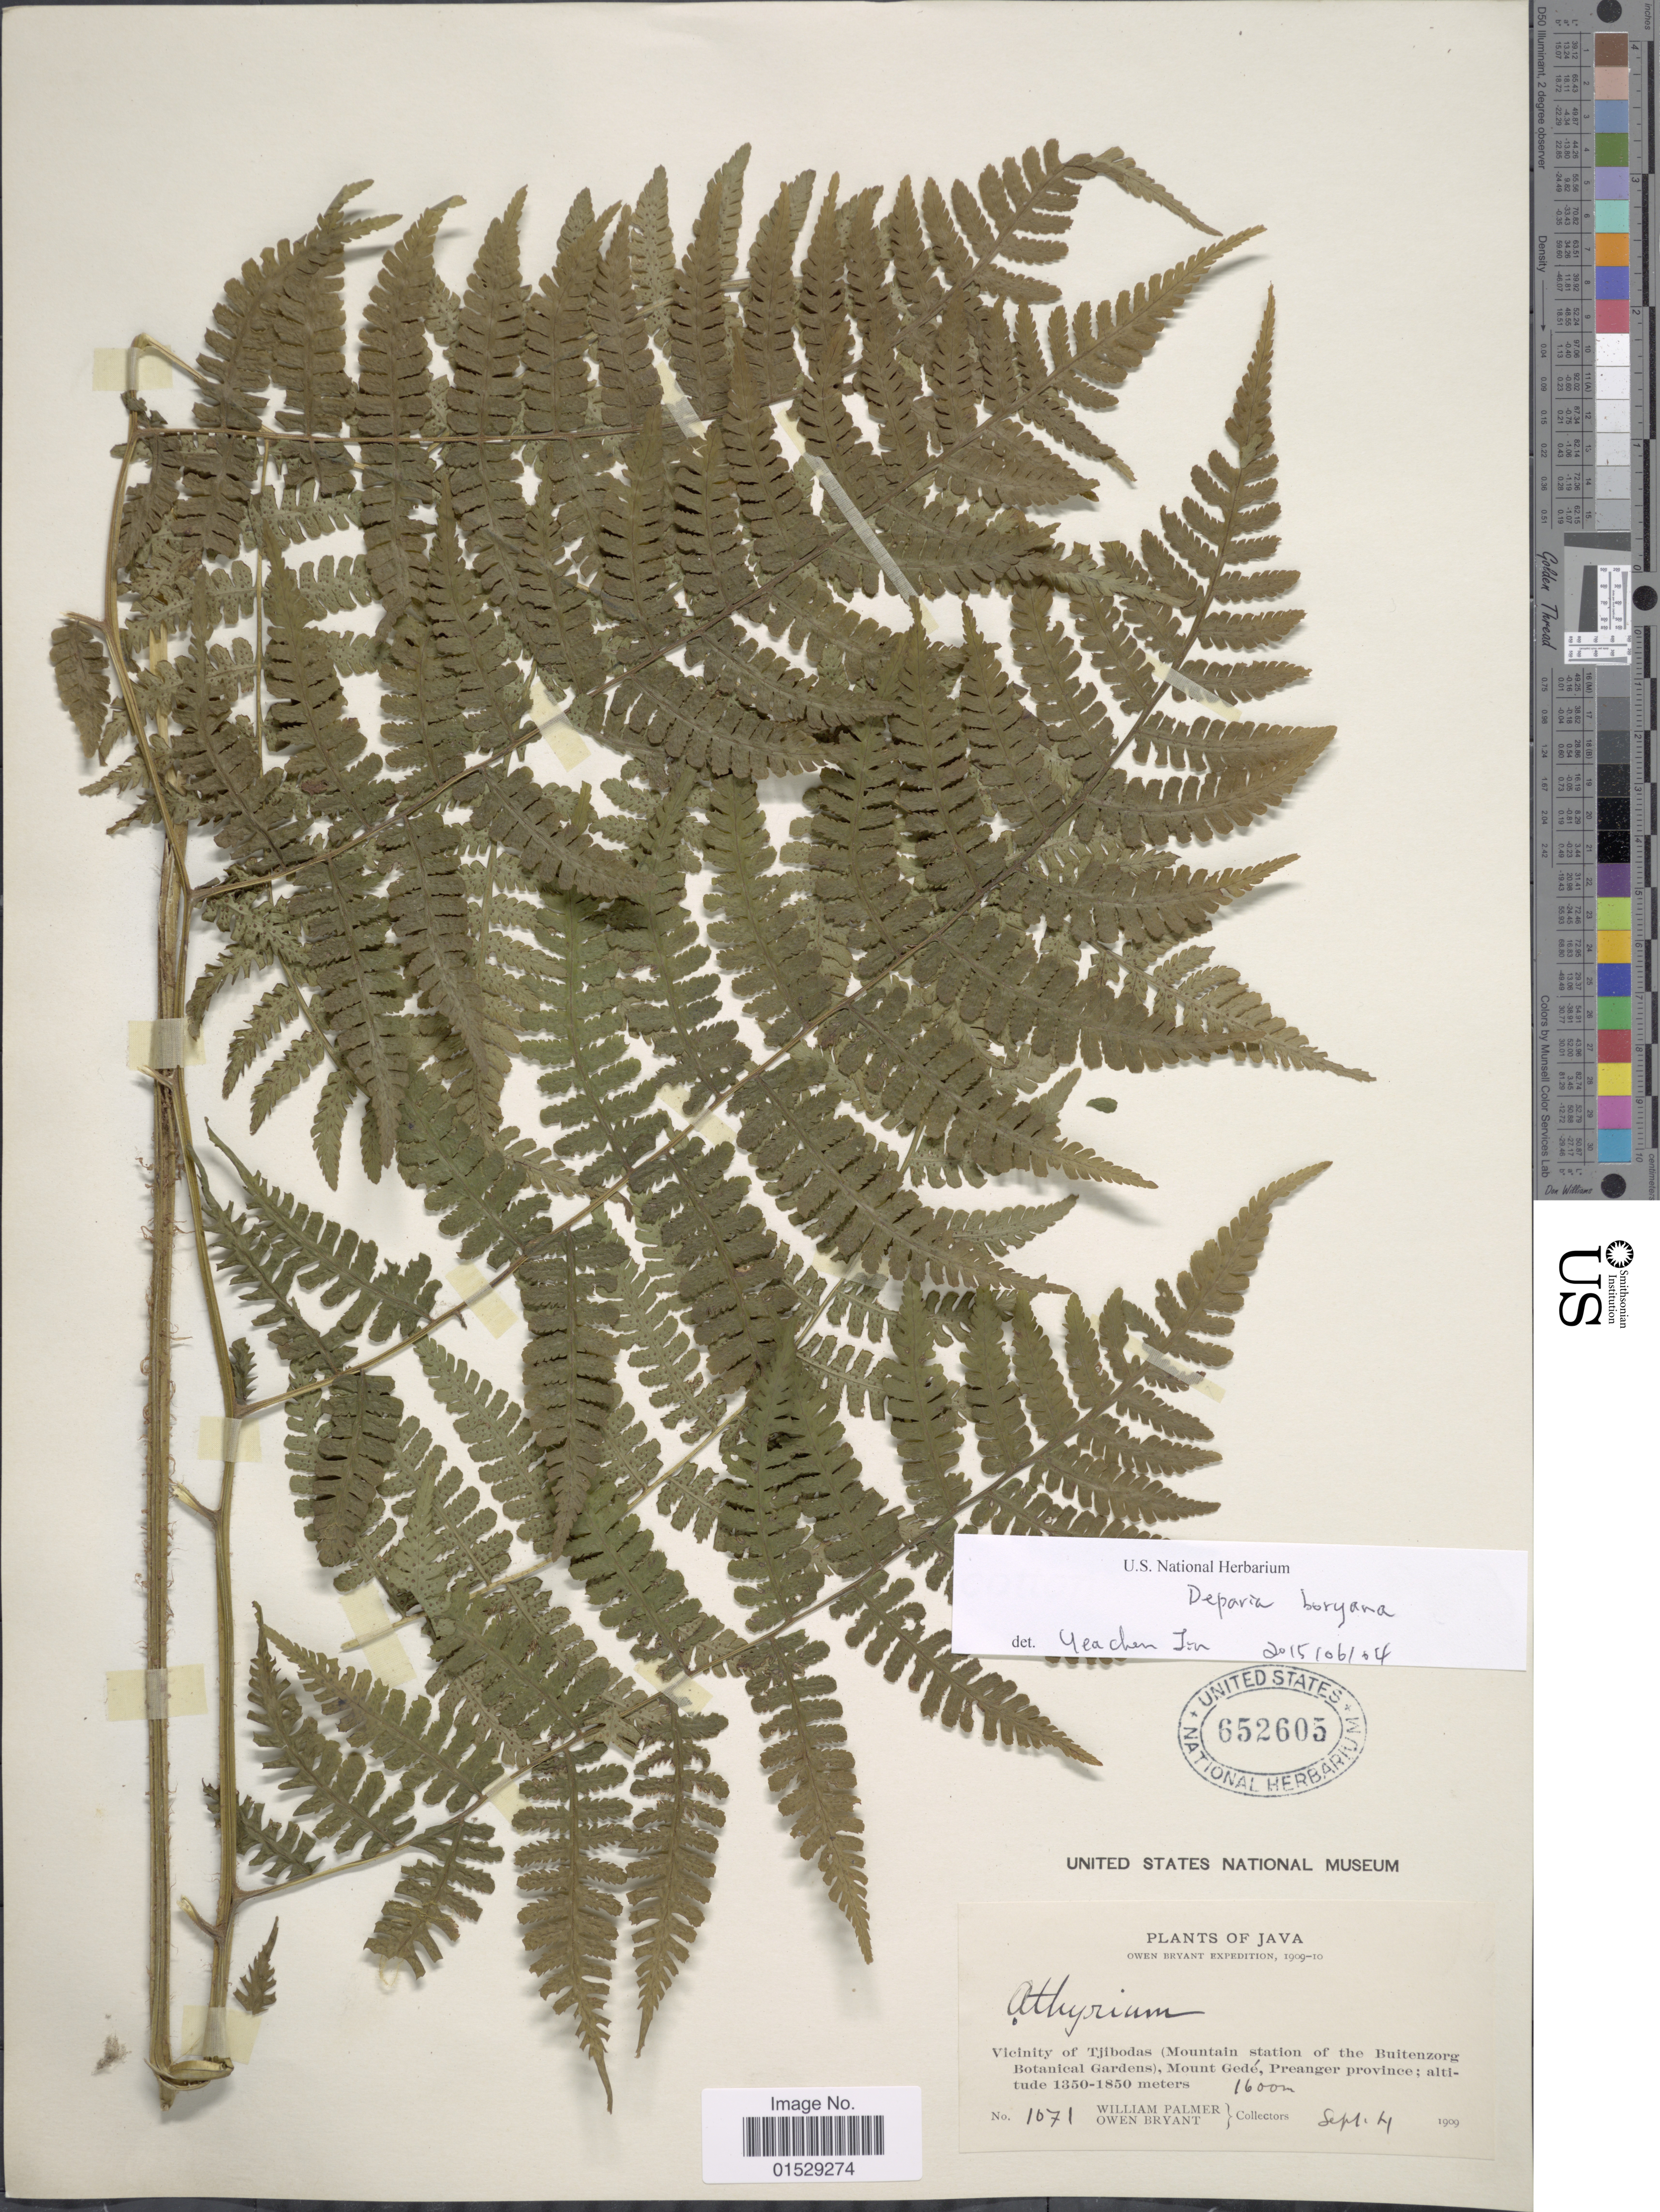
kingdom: Plantae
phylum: Tracheophyta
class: Polypodiopsida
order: Polypodiales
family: Athyriaceae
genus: Deparia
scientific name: Deparia boryana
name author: (Willd.) M. Kato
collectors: W. Palmer & O. Bryant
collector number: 1071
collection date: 1909-09-04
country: Indonesia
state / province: Java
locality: Vicinity of Tjibodas (Mountain station of the Buitenzorg Botanical Gardens), Mount Gede, Preanger province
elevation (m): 1600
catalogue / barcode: US 652605